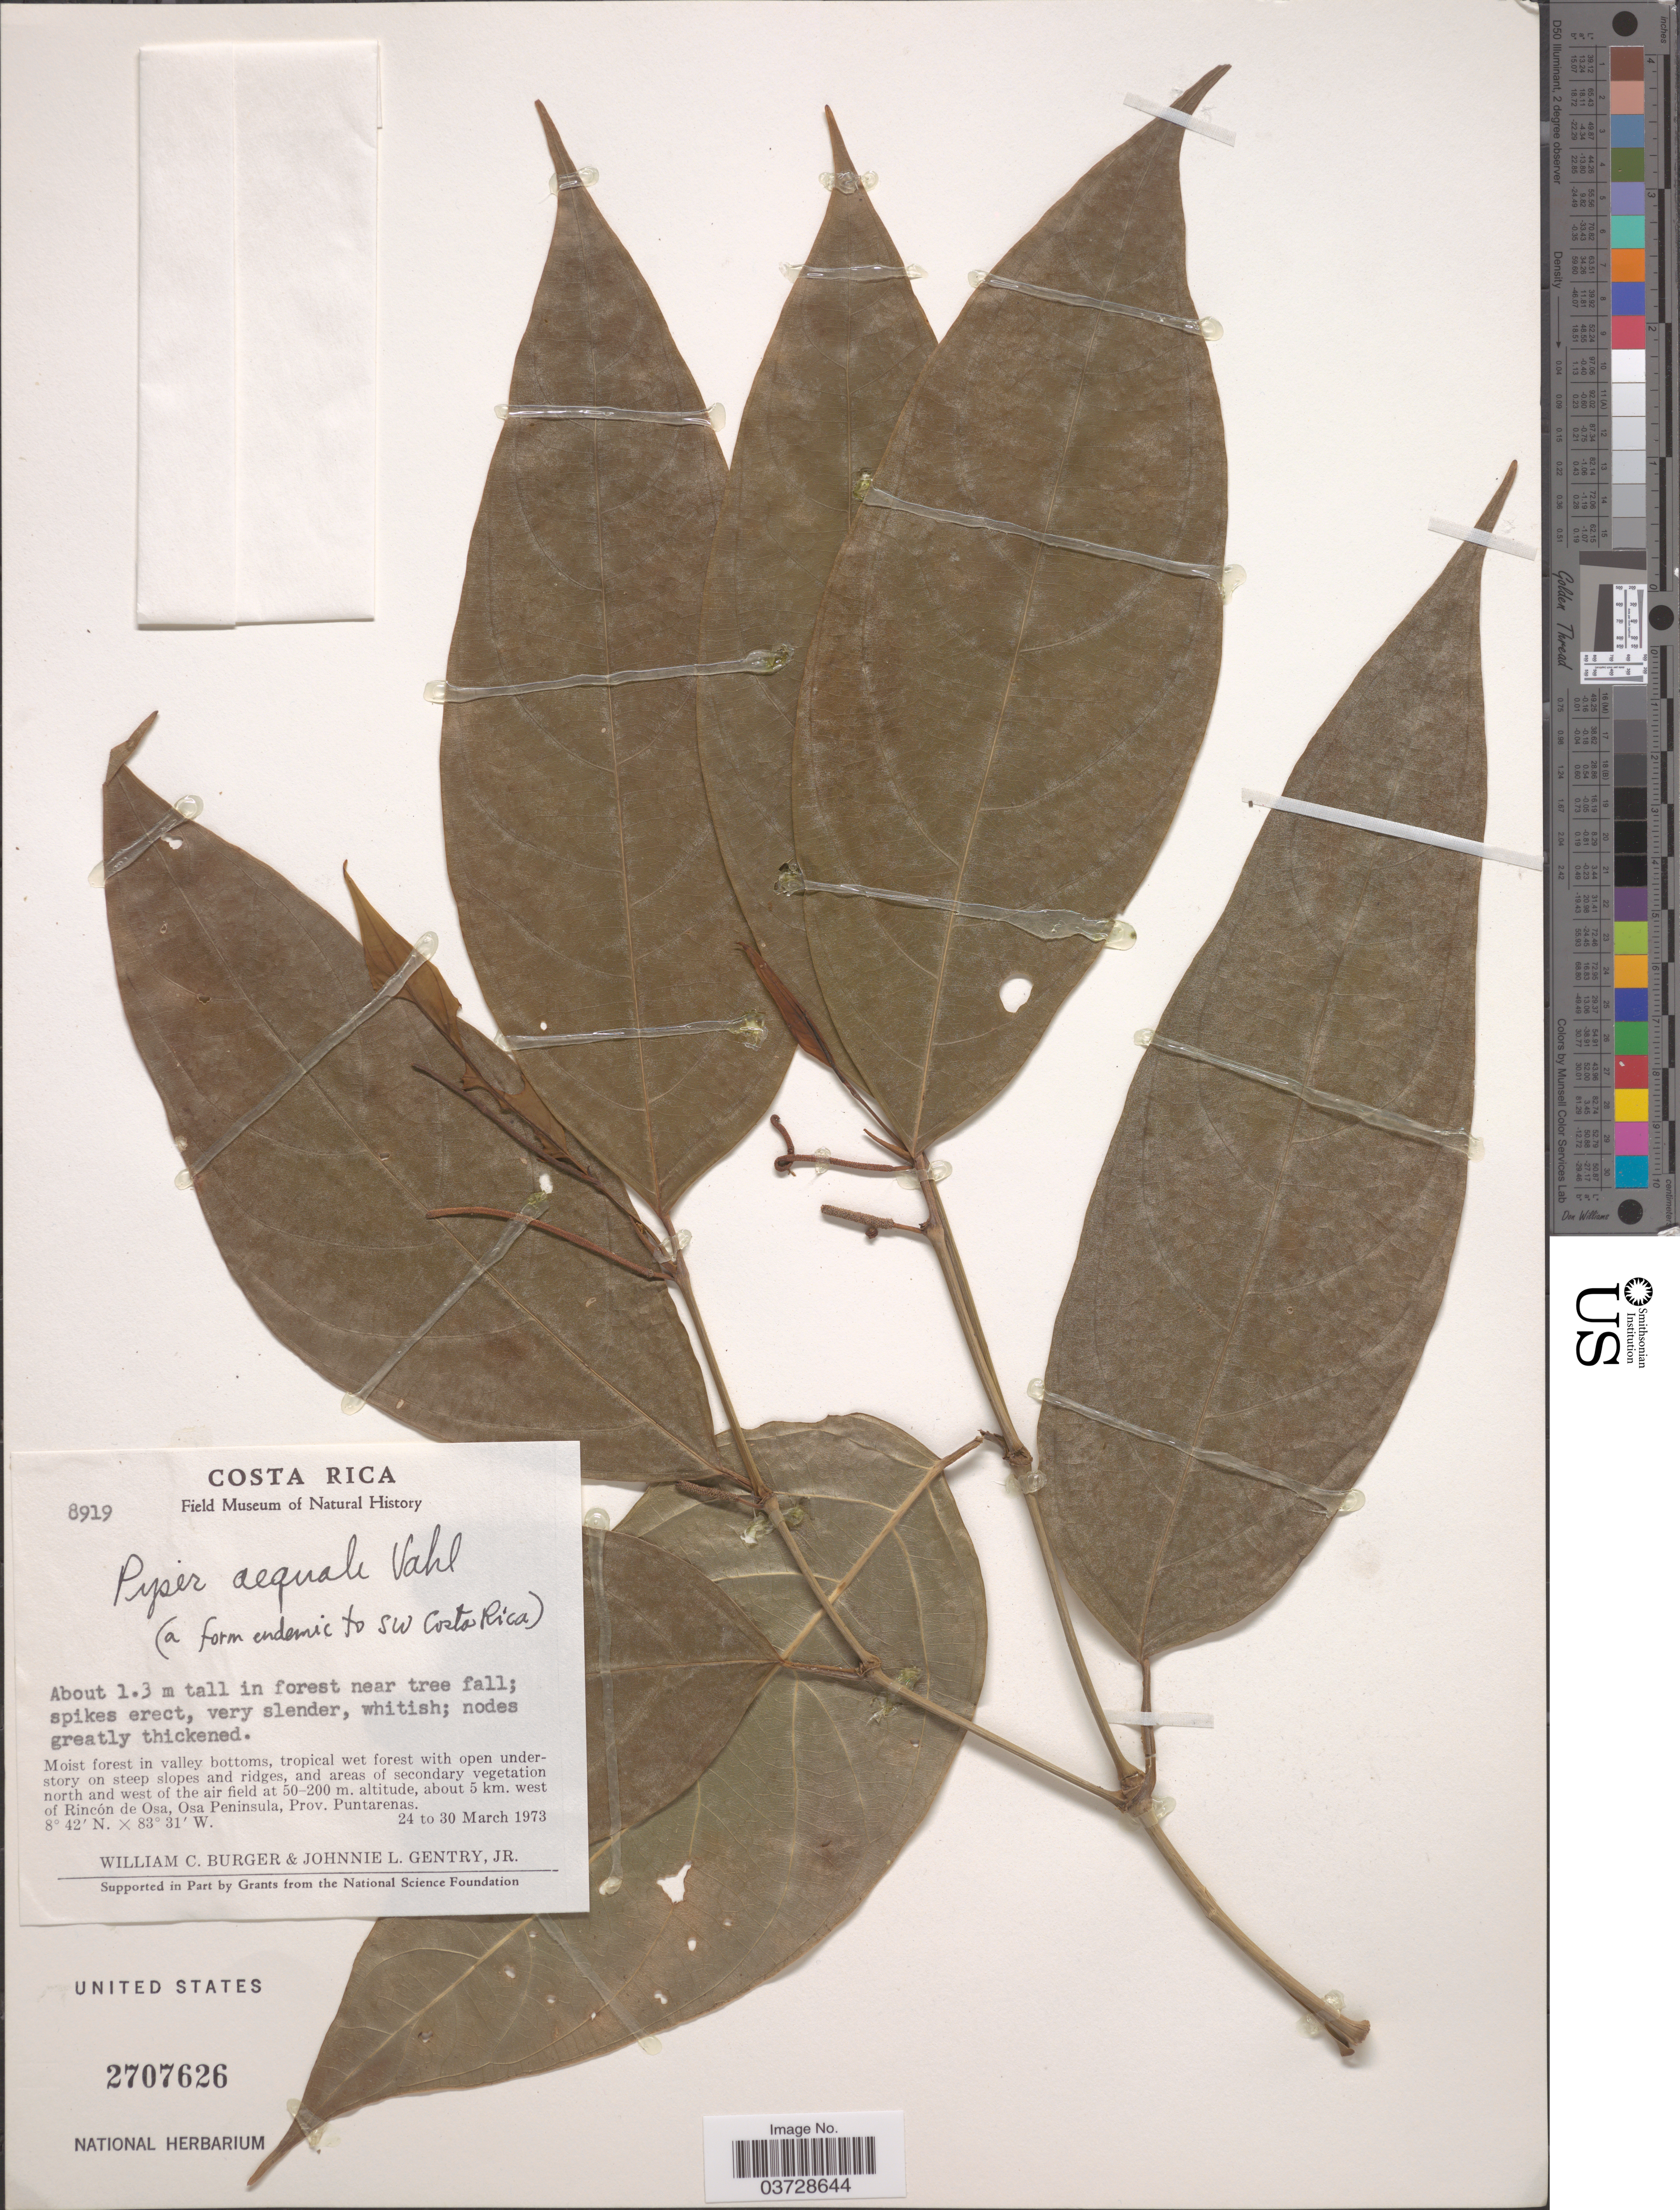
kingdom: Plantae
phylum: Tracheophyta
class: Magnoliopsida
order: Piperales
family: Piperaceae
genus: Piper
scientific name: Piper aequale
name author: Vahl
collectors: W. Burger & J. L. Gentry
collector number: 8919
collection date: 1973-03-24/1973-03-30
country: Costa Rica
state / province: Puntarenas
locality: North and west of the air field, about 5 km. west of Rincón de Osa, Osa Peninsula.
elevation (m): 50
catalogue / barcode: US 2707626